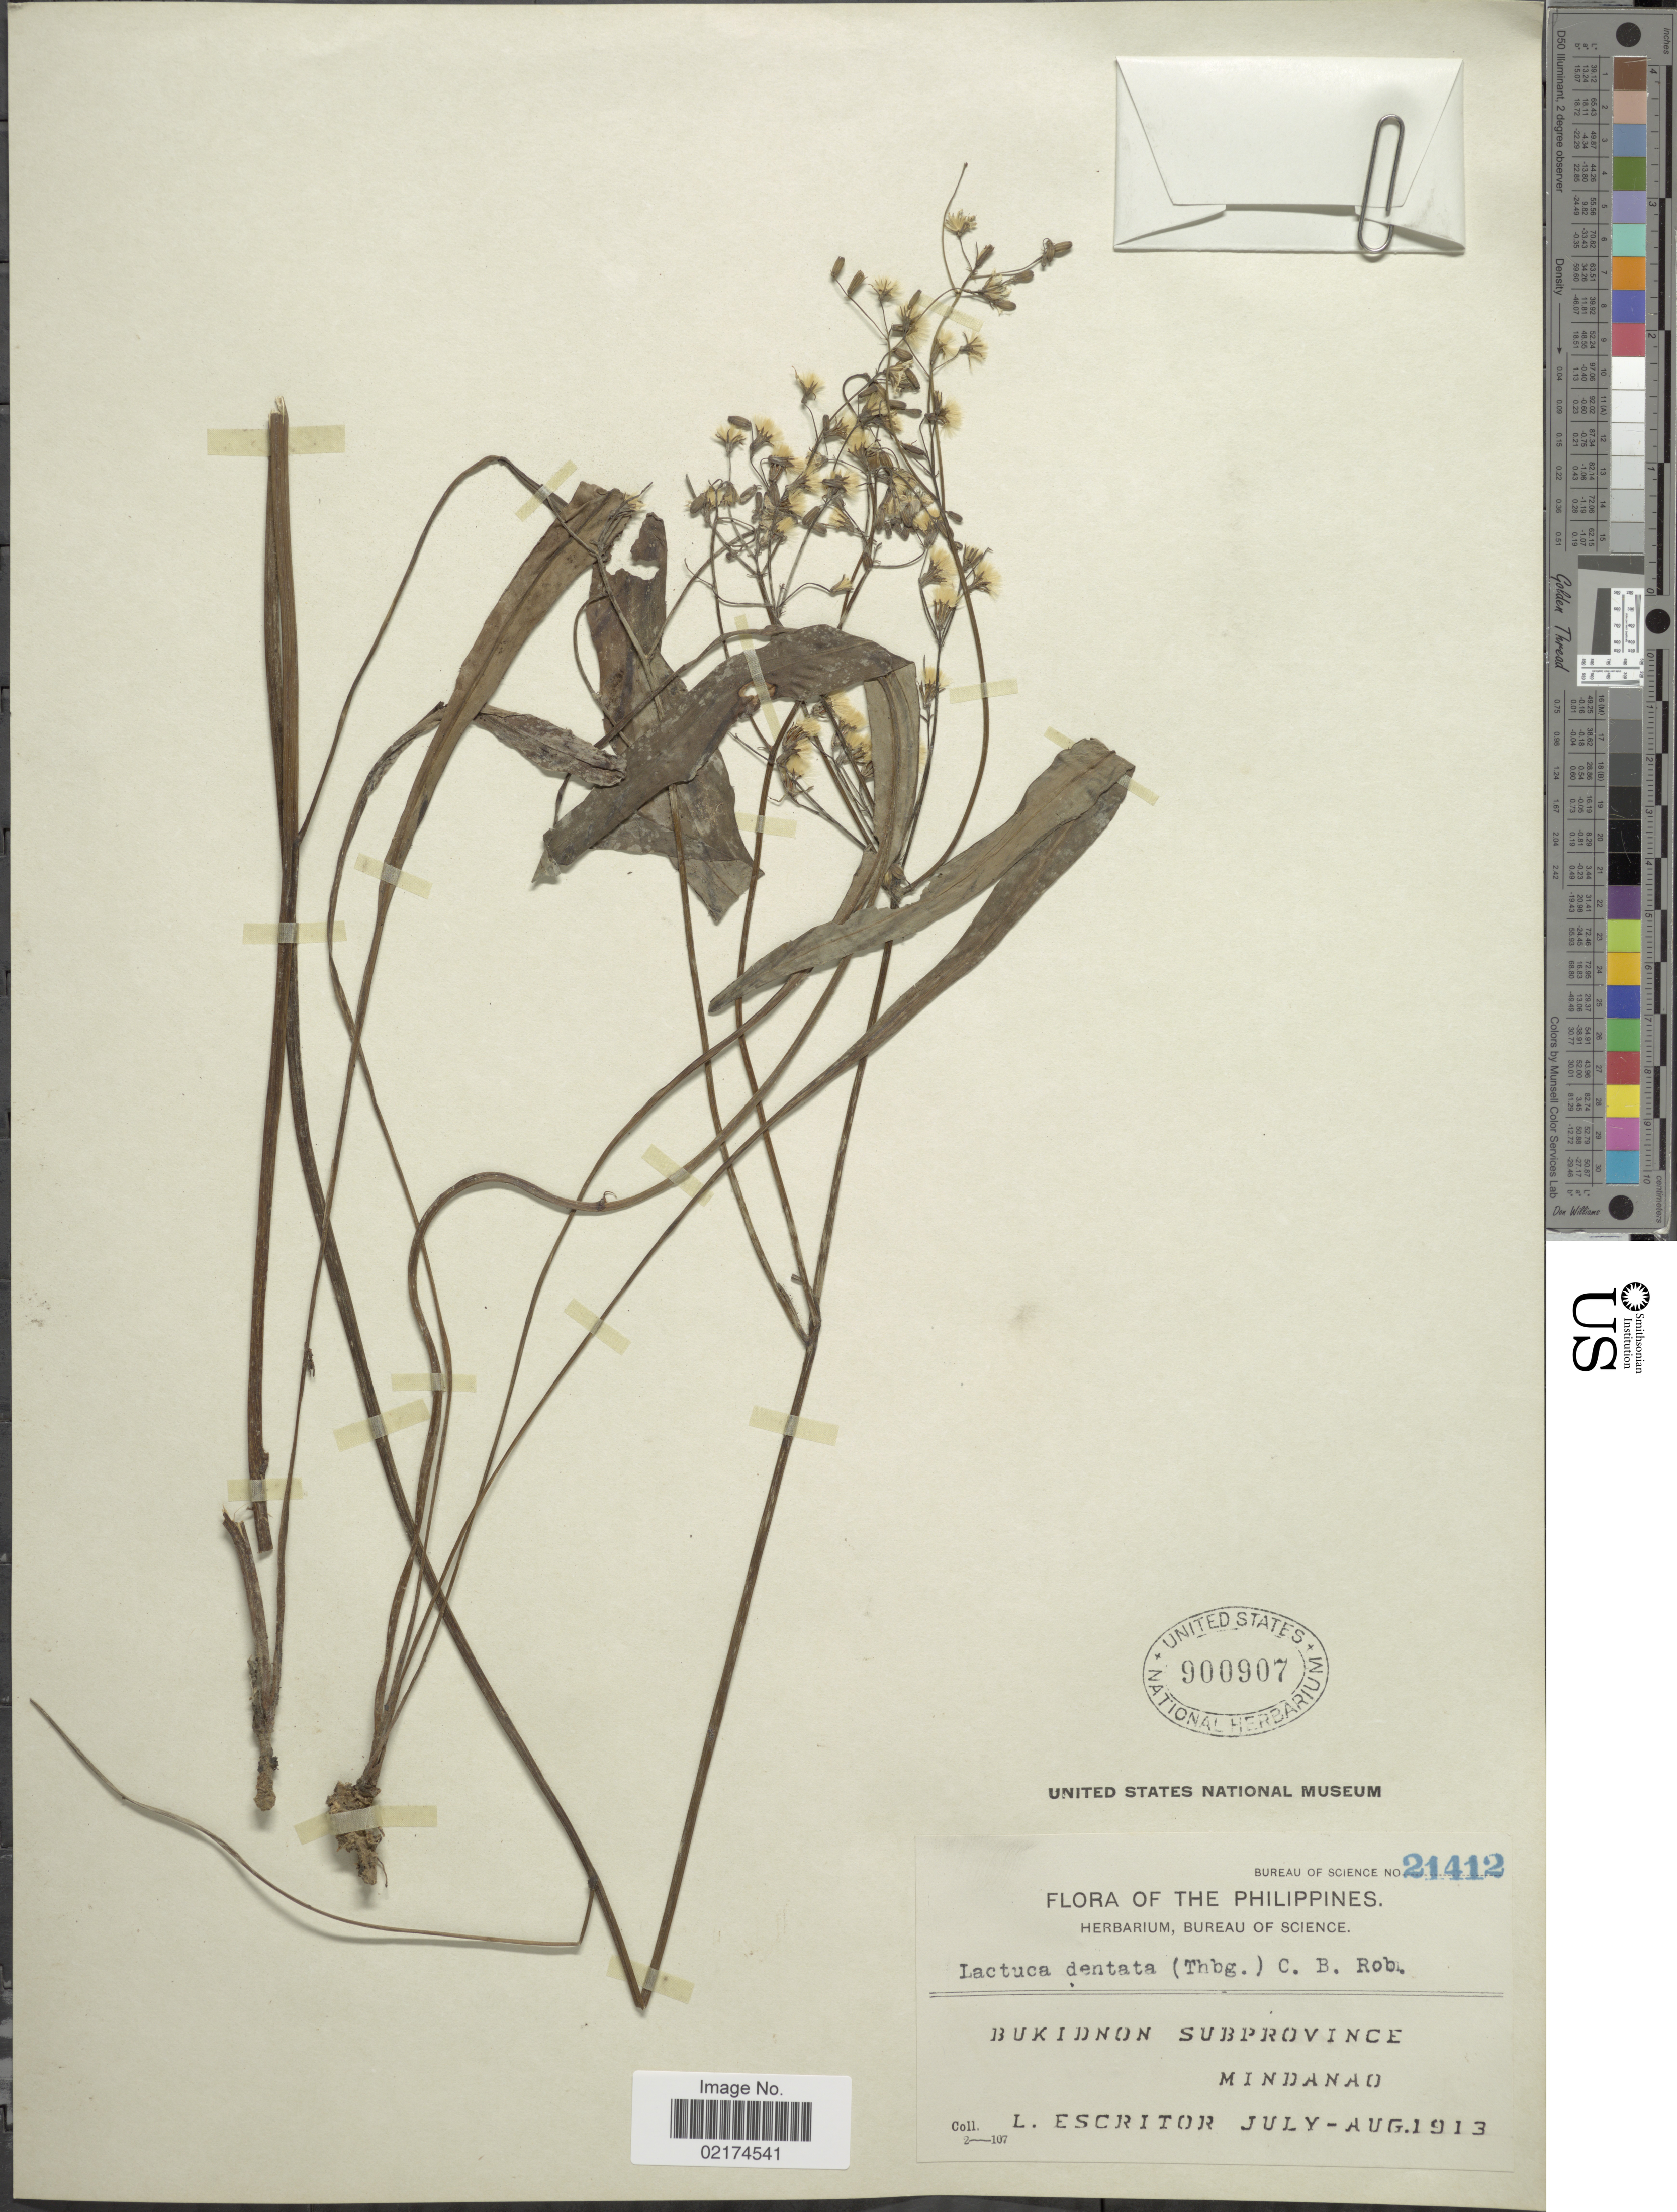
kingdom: Plantae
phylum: Tracheophyta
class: Magnoliopsida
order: Asterales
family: Asteraceae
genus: Ixeridium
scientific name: Ixeridium dentatum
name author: (Thunb.) Tzvelev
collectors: L. Escritor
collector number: Bureau Of Science 21412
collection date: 1913-07/1913-08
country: Philippines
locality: Bukidnon Subprovince Mindanao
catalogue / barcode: US 900907